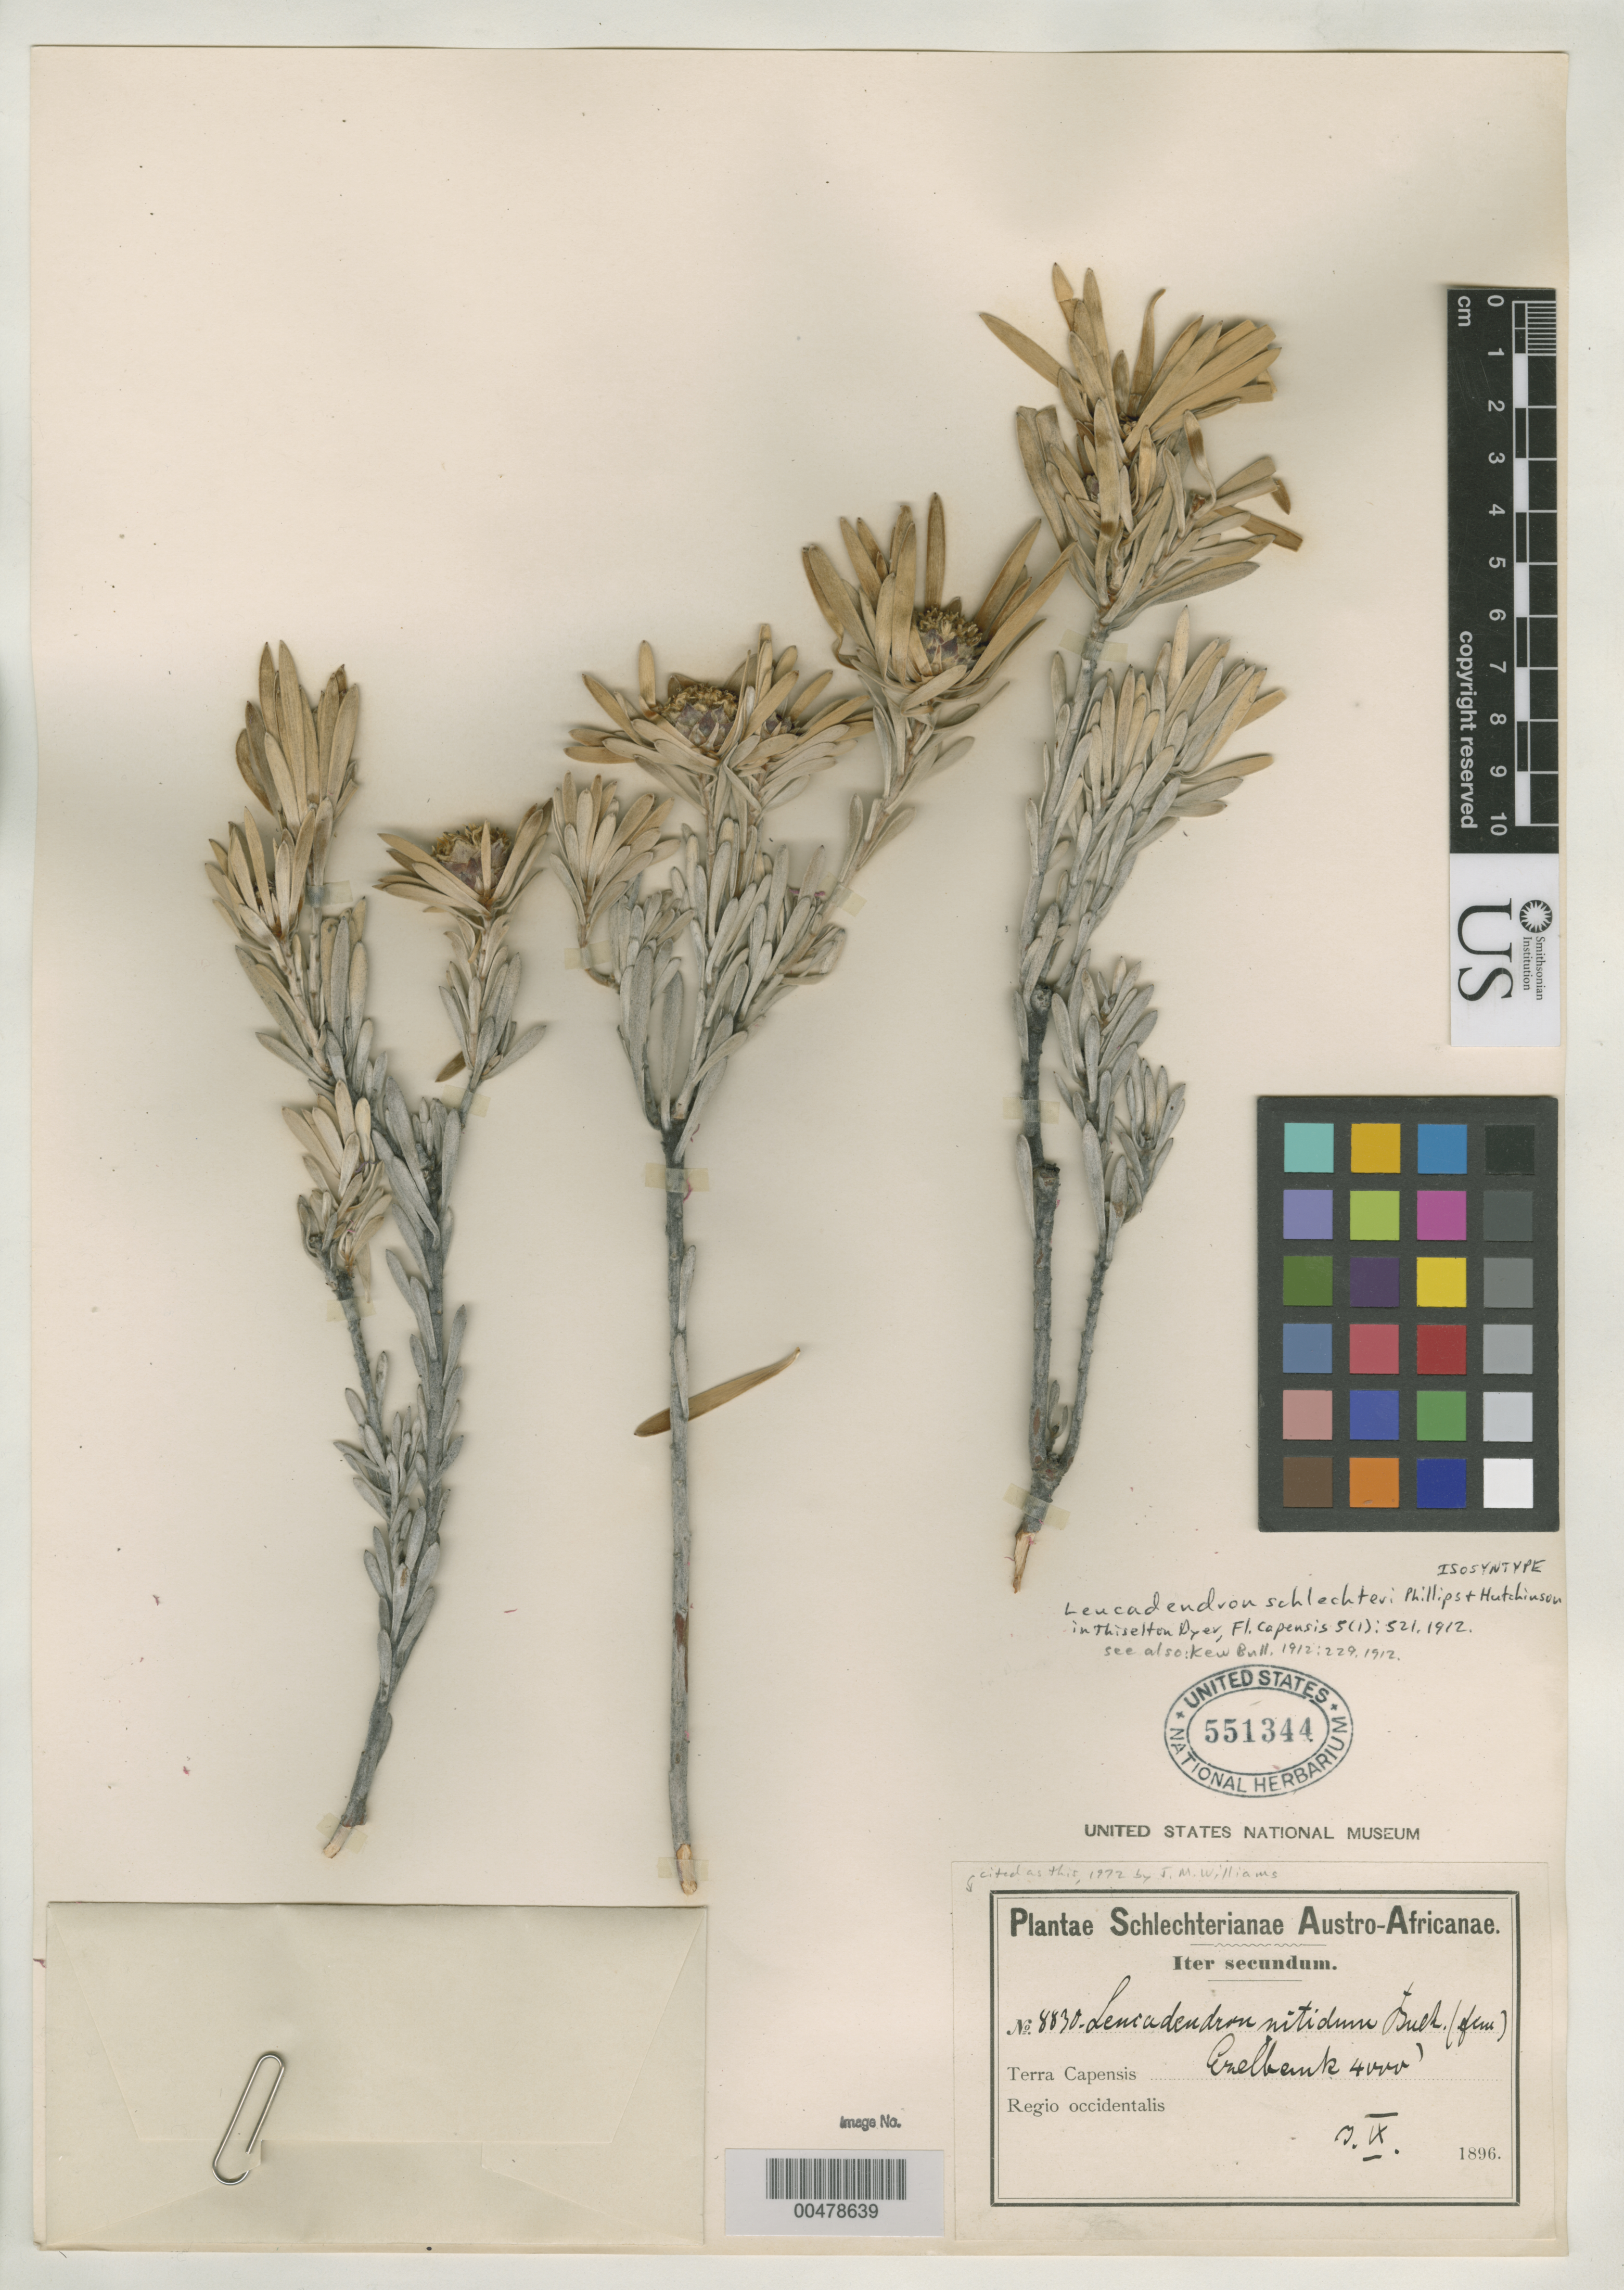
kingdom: Plantae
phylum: Tracheophyta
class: Magnoliopsida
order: Proteales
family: Proteaceae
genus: Leucadendron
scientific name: Leucadendron schlechteri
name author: E. Phillips & Hutch. in Dyer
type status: Isosyntype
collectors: F. R. R. Schlechter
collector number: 8830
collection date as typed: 03 Sep 1896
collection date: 1896-09-03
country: South Africa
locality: Ezelbank.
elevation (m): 1219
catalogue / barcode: US 551344